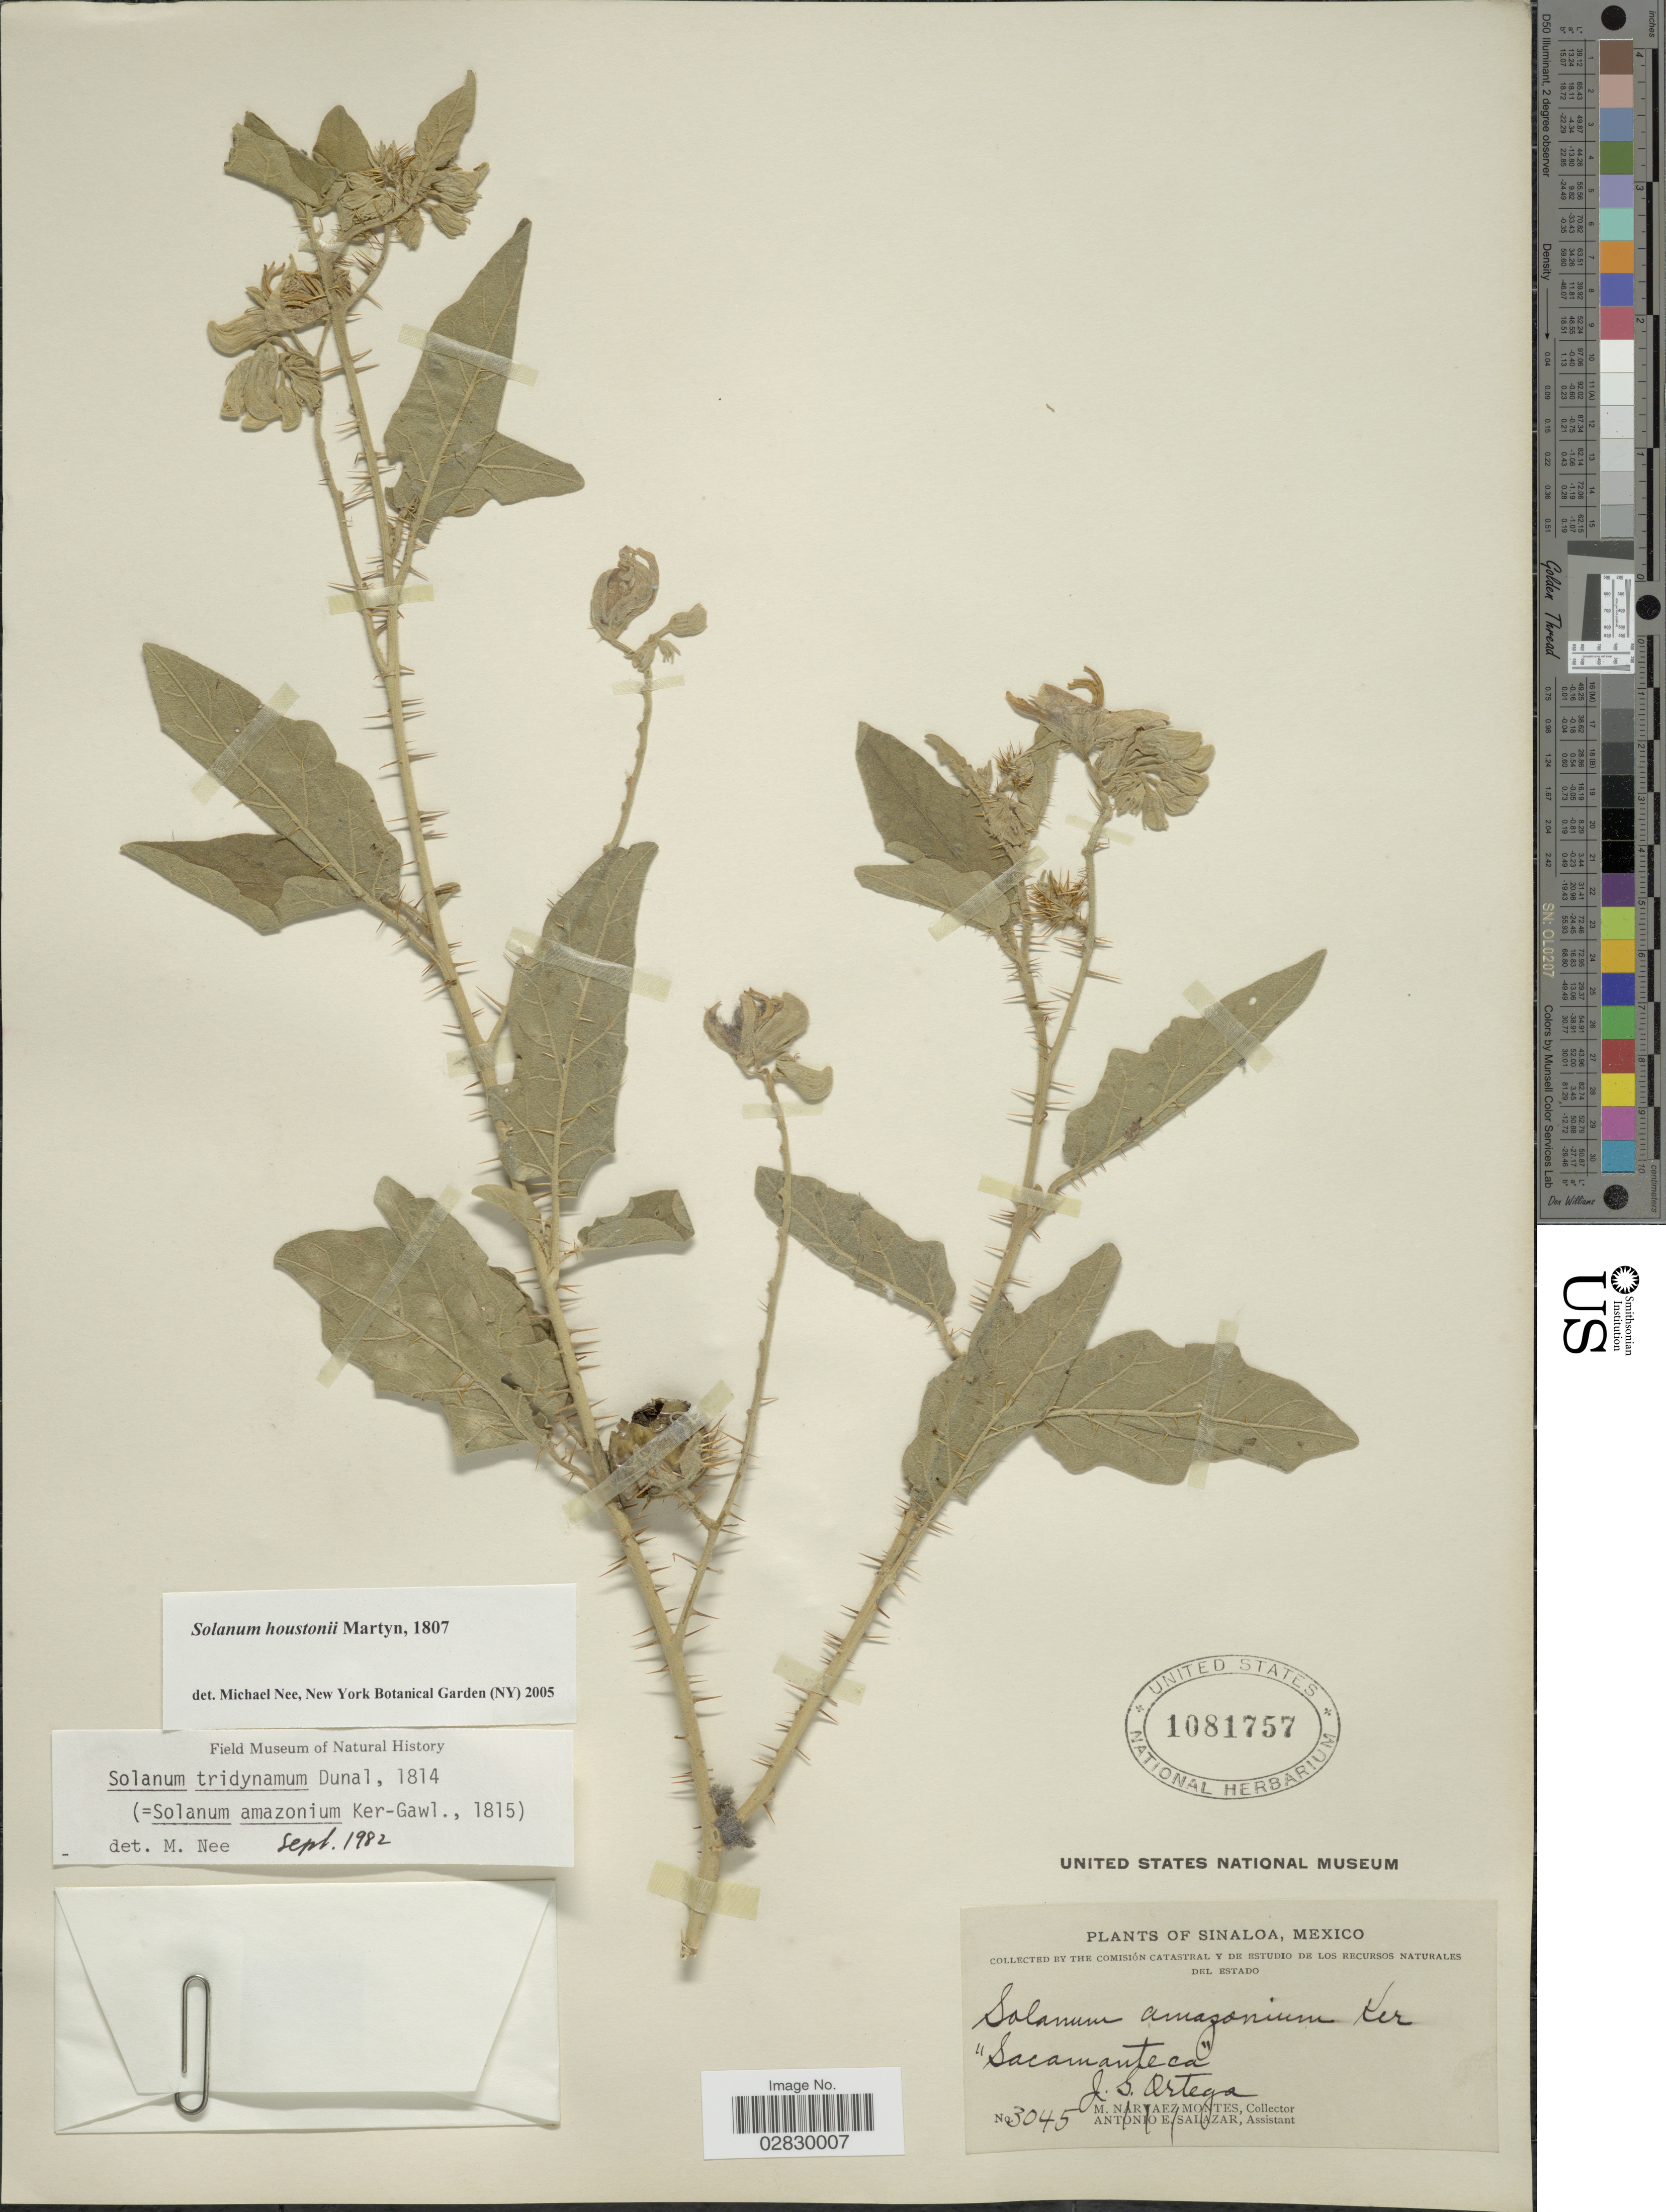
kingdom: Plantae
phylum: Tracheophyta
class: Magnoliopsida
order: Solanales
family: Solanaceae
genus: Solanum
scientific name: Solanum houstonii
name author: Dunal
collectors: J. S. Ortega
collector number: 3045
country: Mexico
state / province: Sinaloa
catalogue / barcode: US 1081757